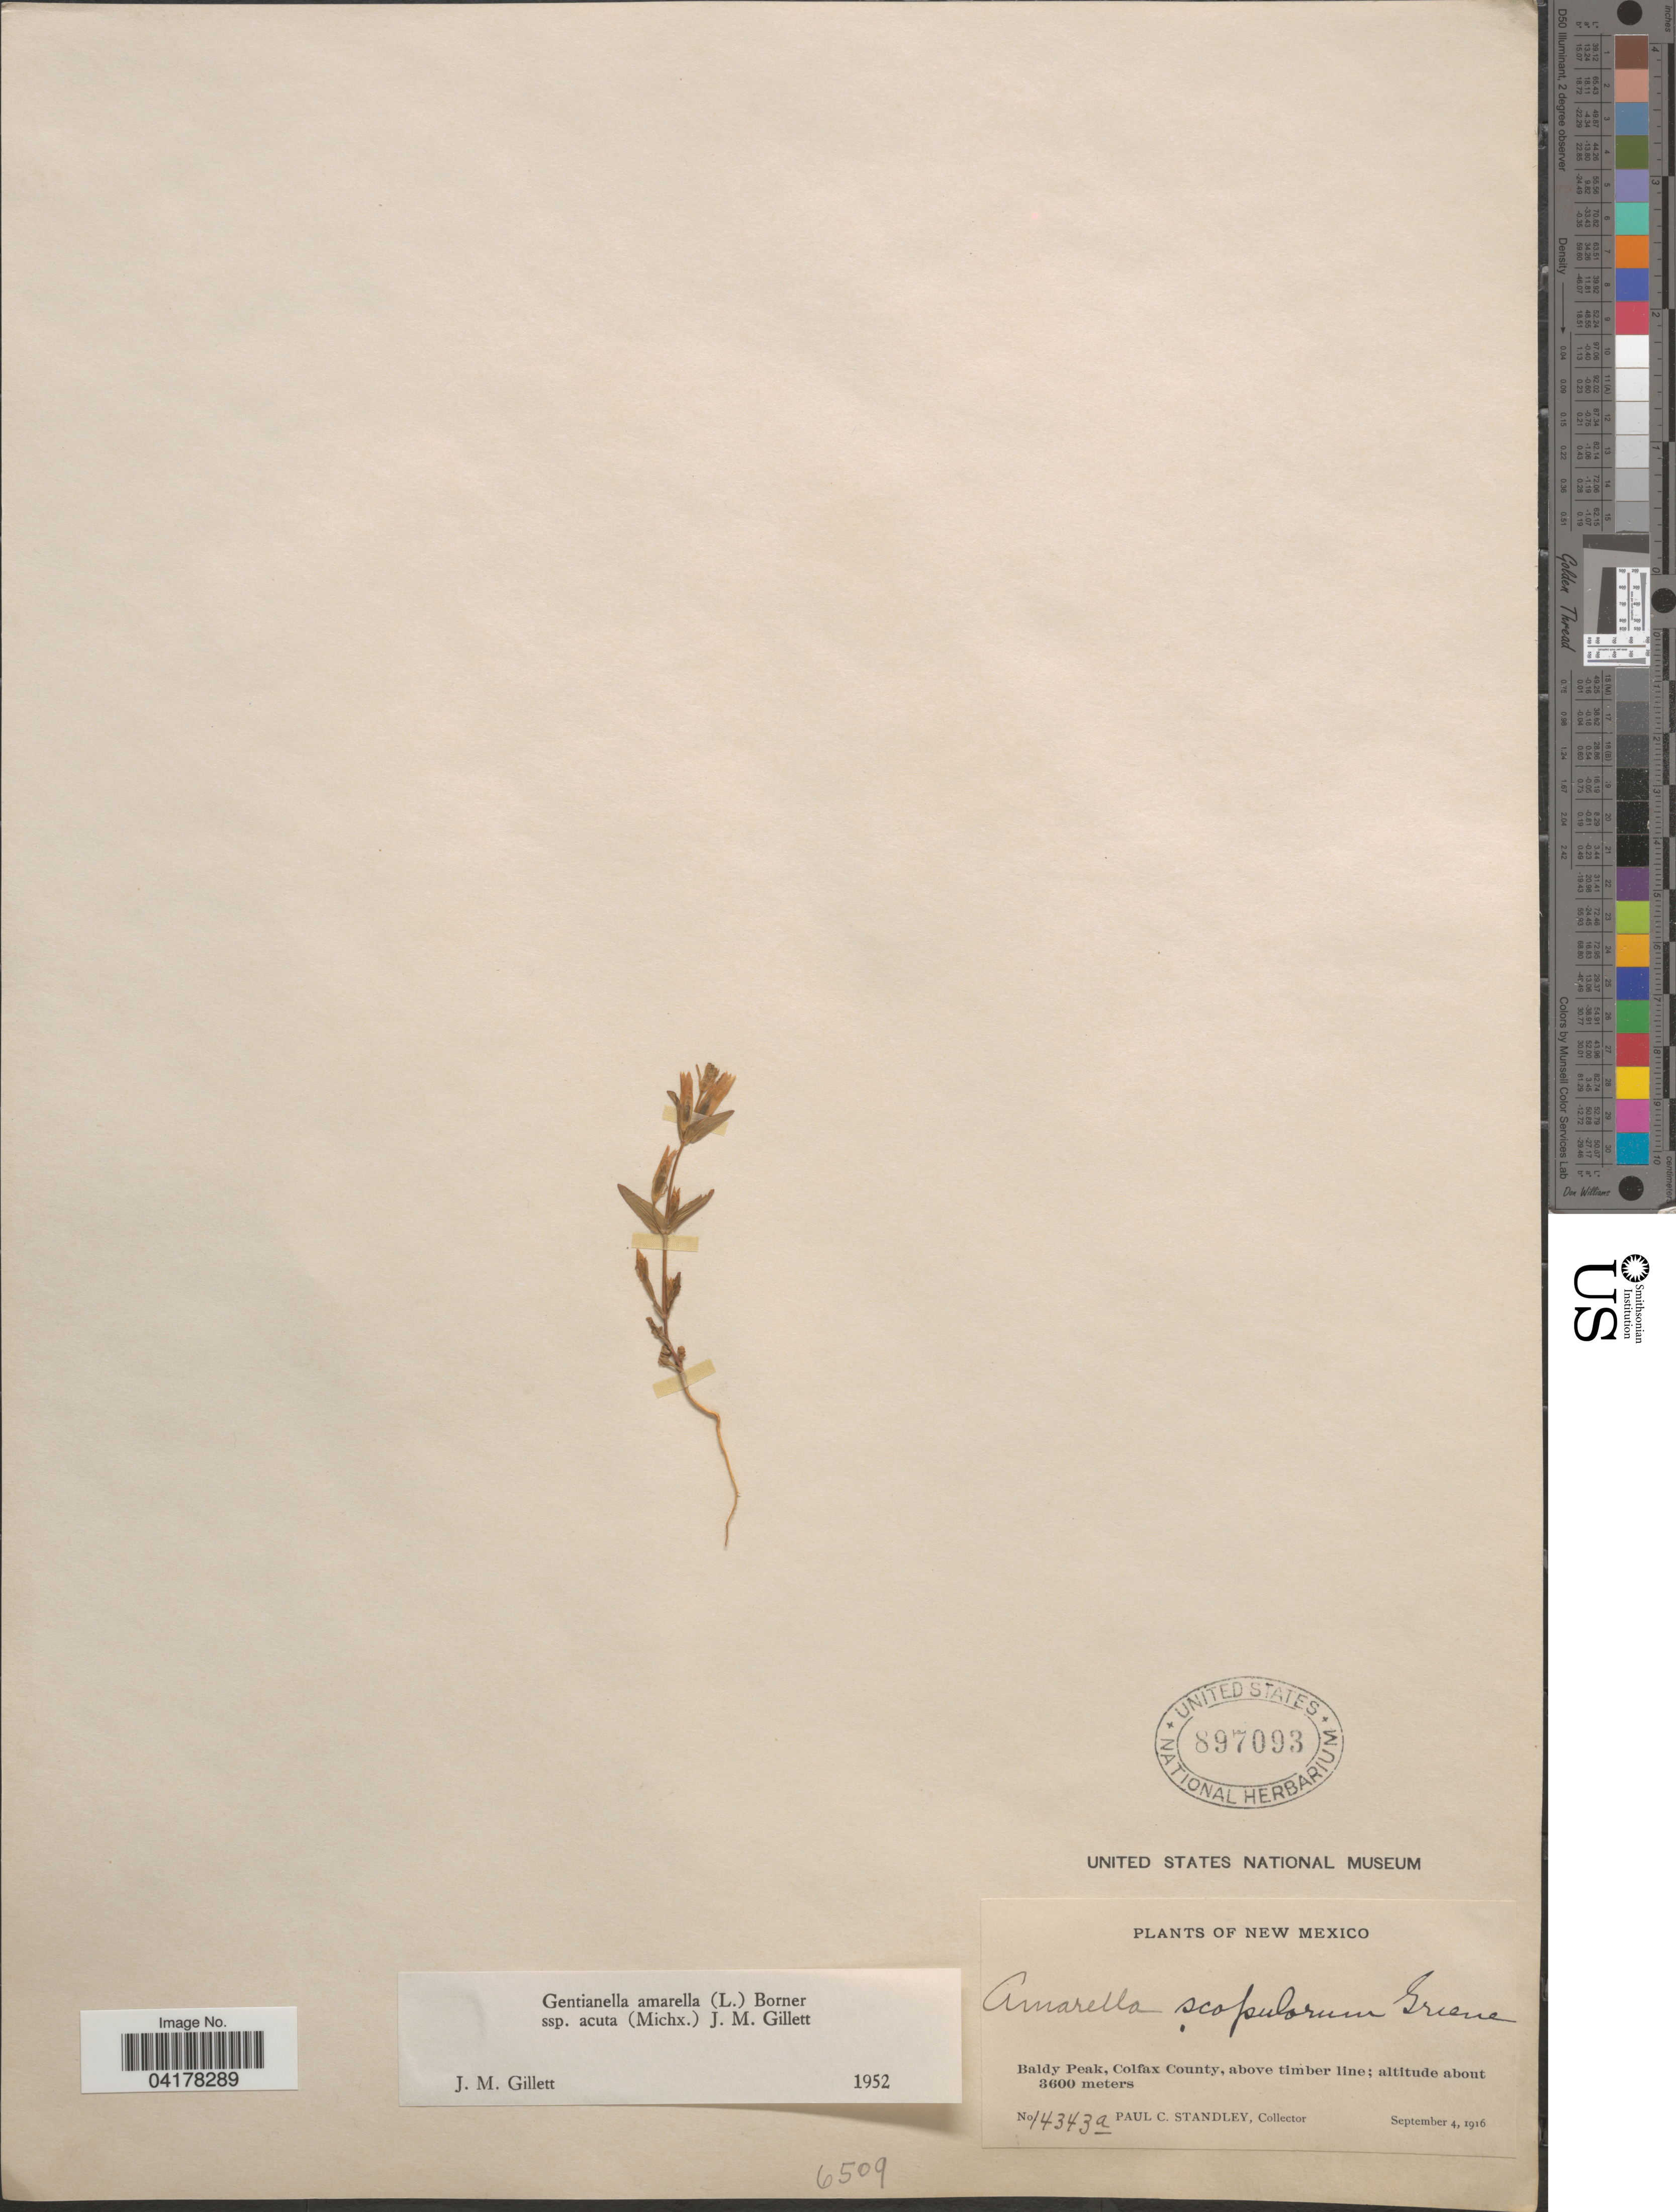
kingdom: Plantae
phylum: Tracheophyta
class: Magnoliopsida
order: Gentianales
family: Gentianaceae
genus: Gentianella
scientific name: Gentianella amarella subsp. acuta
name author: (Michx.) J.M. Gillett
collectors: P. C. Standley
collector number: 14343a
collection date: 1916-09-04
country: United States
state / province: New Mexico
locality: Baldy Peak, Colfax County, above timber line.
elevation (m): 3600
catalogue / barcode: US 897093